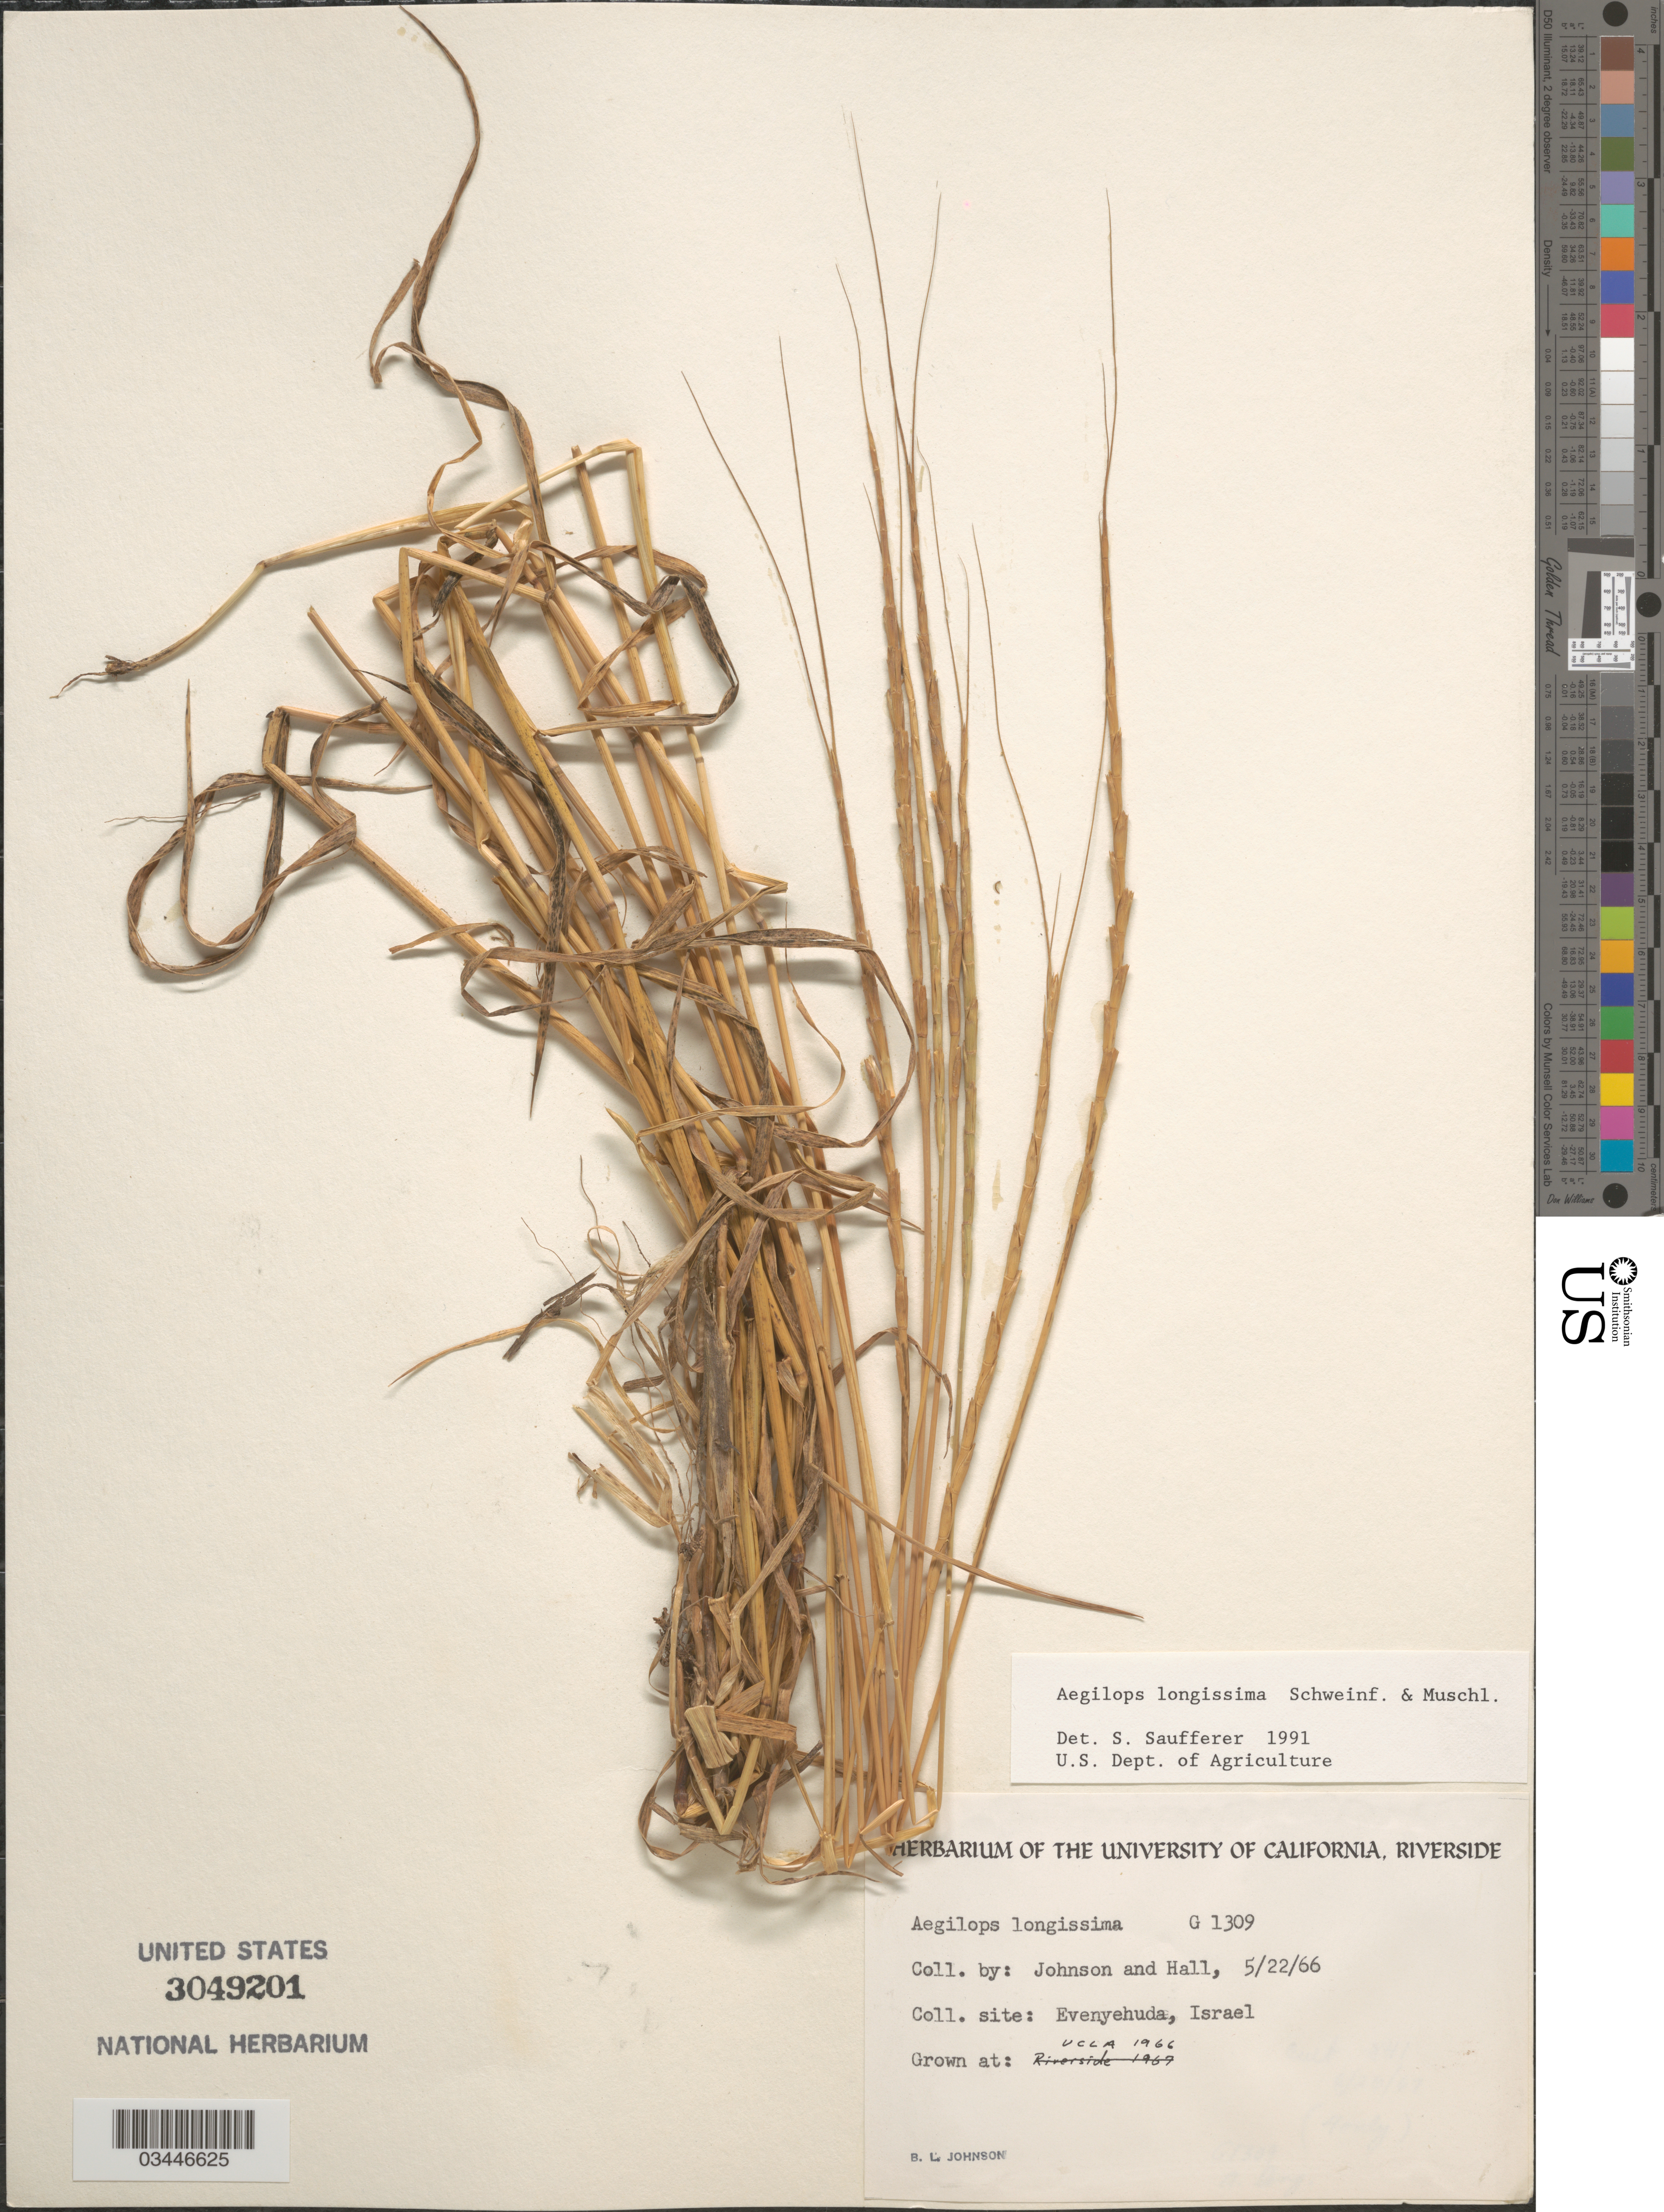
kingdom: Plantae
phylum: Tracheophyta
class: Liliopsida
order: Poales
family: Poaceae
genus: Aegilops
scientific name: Aegilops longissima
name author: Schweinf. & Muschl.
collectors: B. Johnson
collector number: G1309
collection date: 1966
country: United States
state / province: California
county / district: Los Angeles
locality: UCLA.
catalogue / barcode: US 3049201